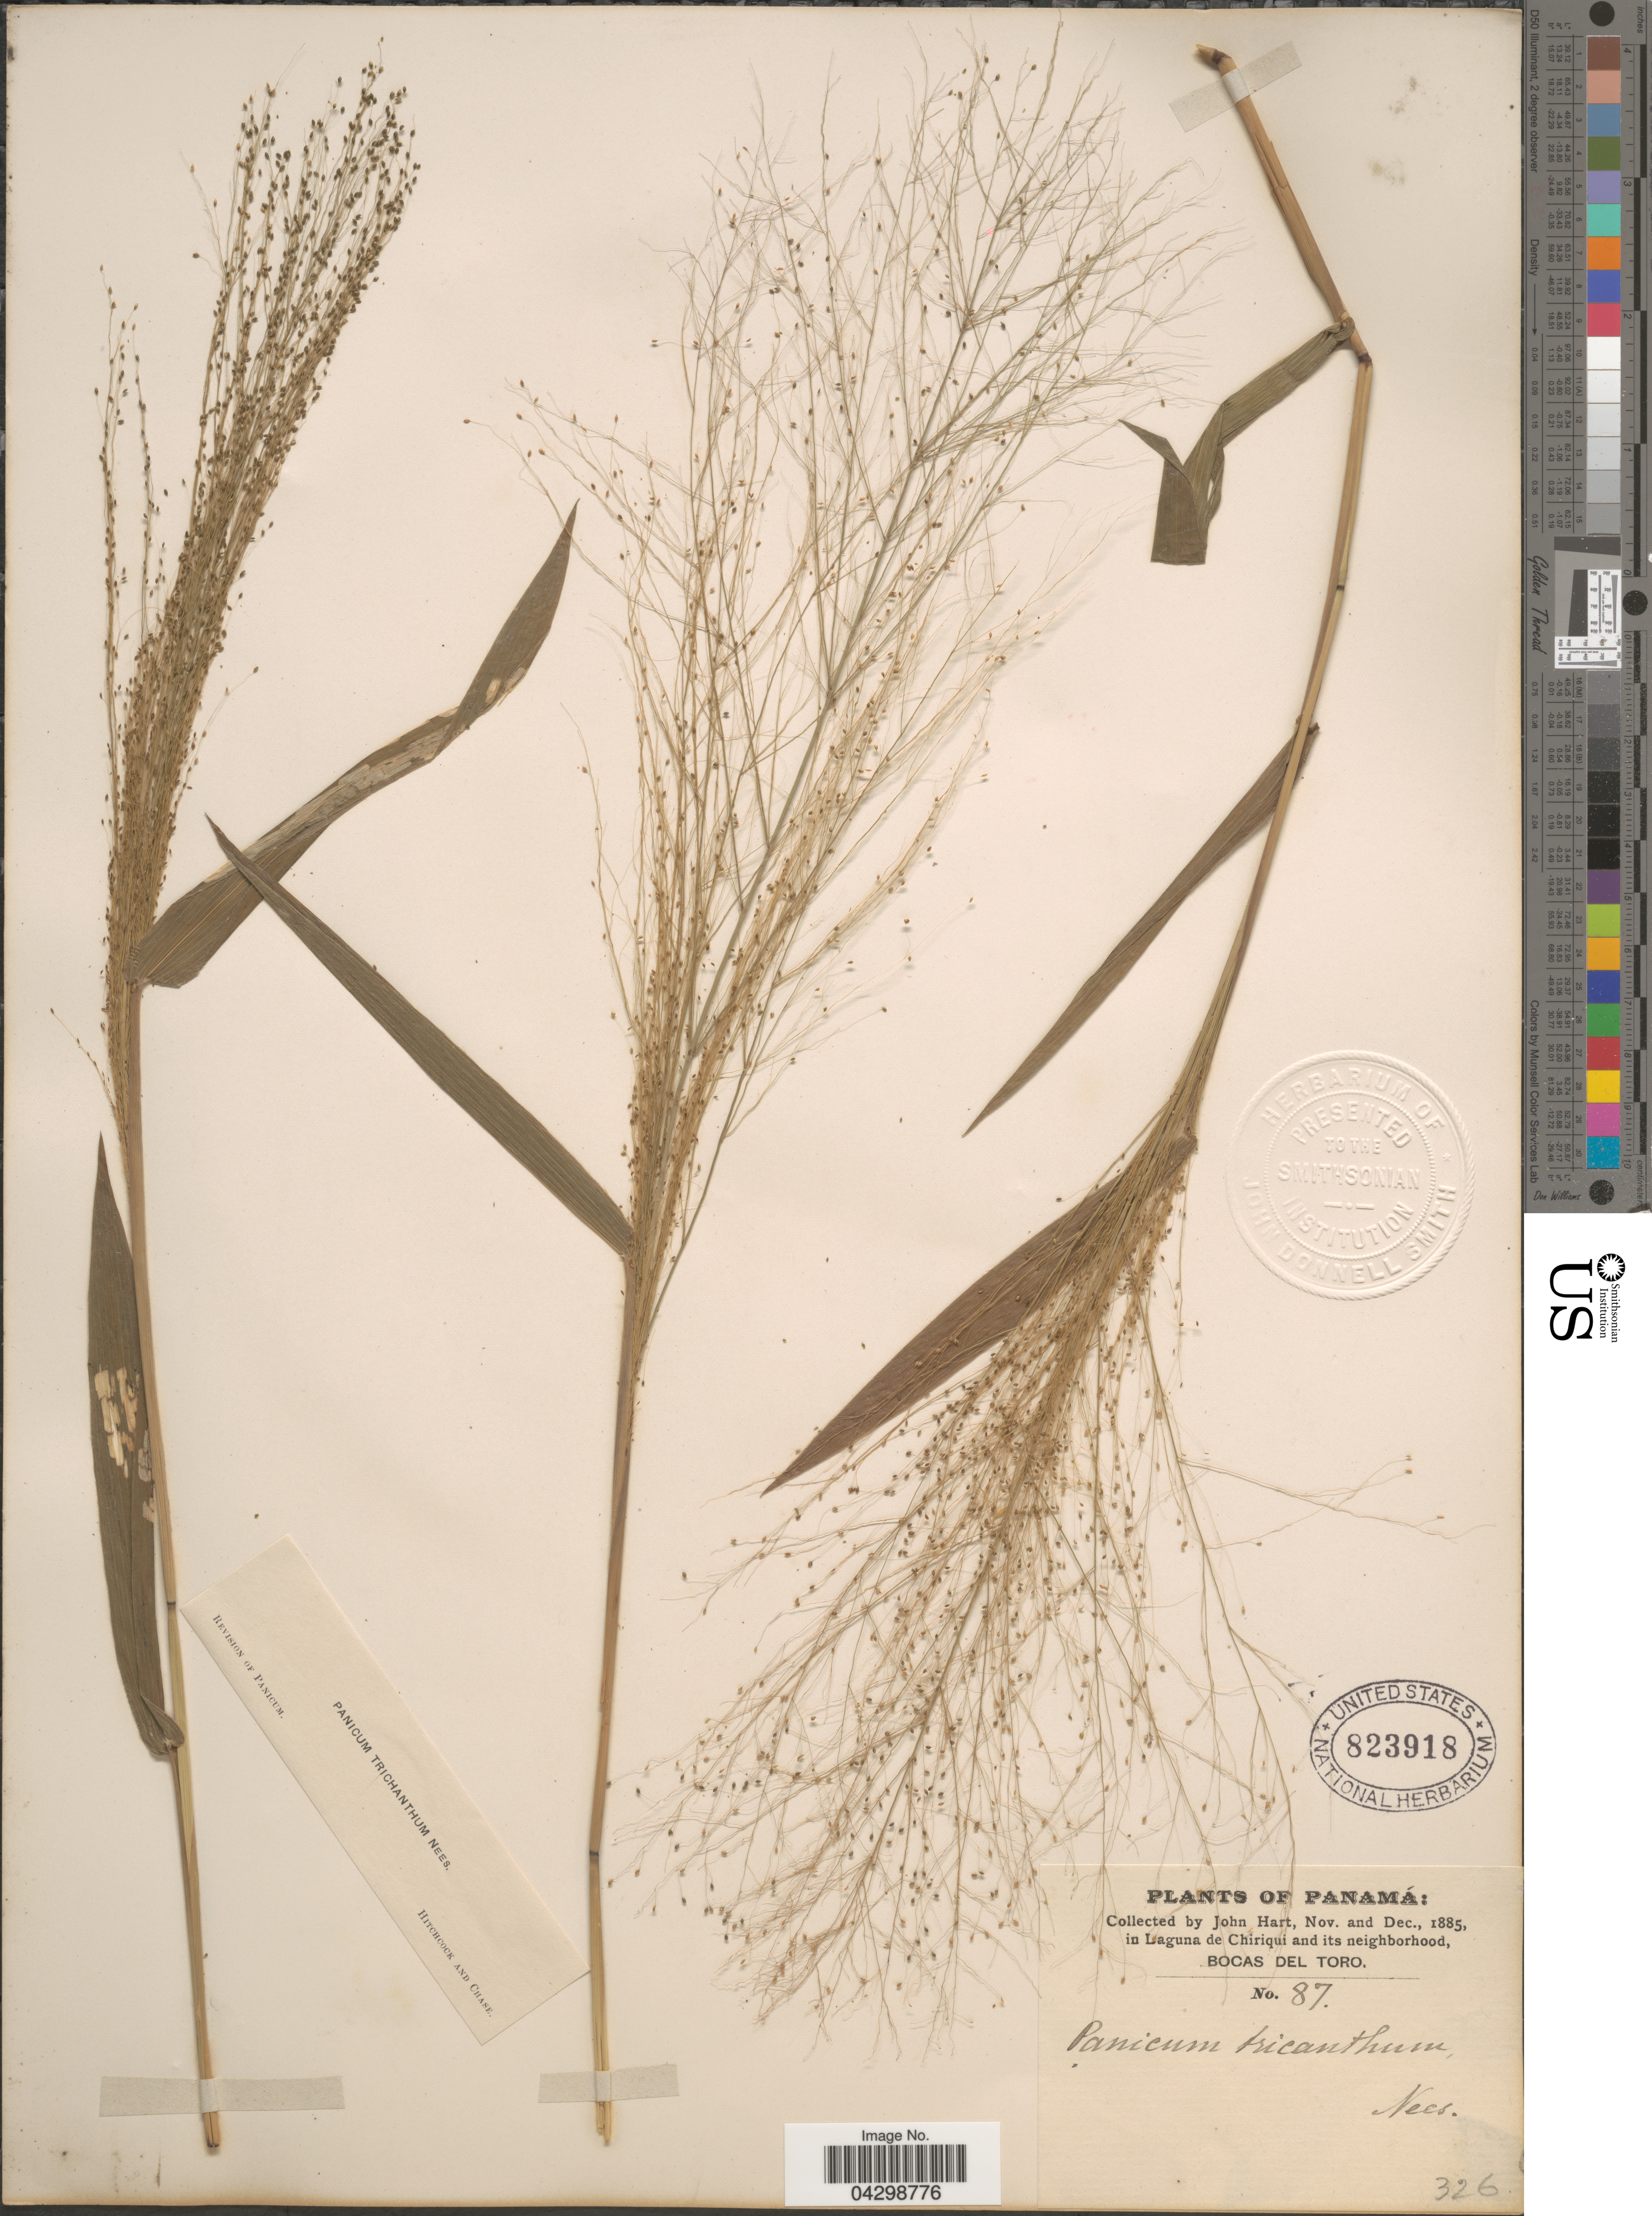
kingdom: Plantae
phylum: Tracheophyta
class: Liliopsida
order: Poales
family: Poaceae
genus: Panicum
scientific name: Panicum trichanthum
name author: Nees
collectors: J. H. Hart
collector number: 87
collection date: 1885-11/1885-12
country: Panama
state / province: Bocas del Toro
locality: In Laguna de Chiriqui and its neighborhood.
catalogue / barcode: US 823918